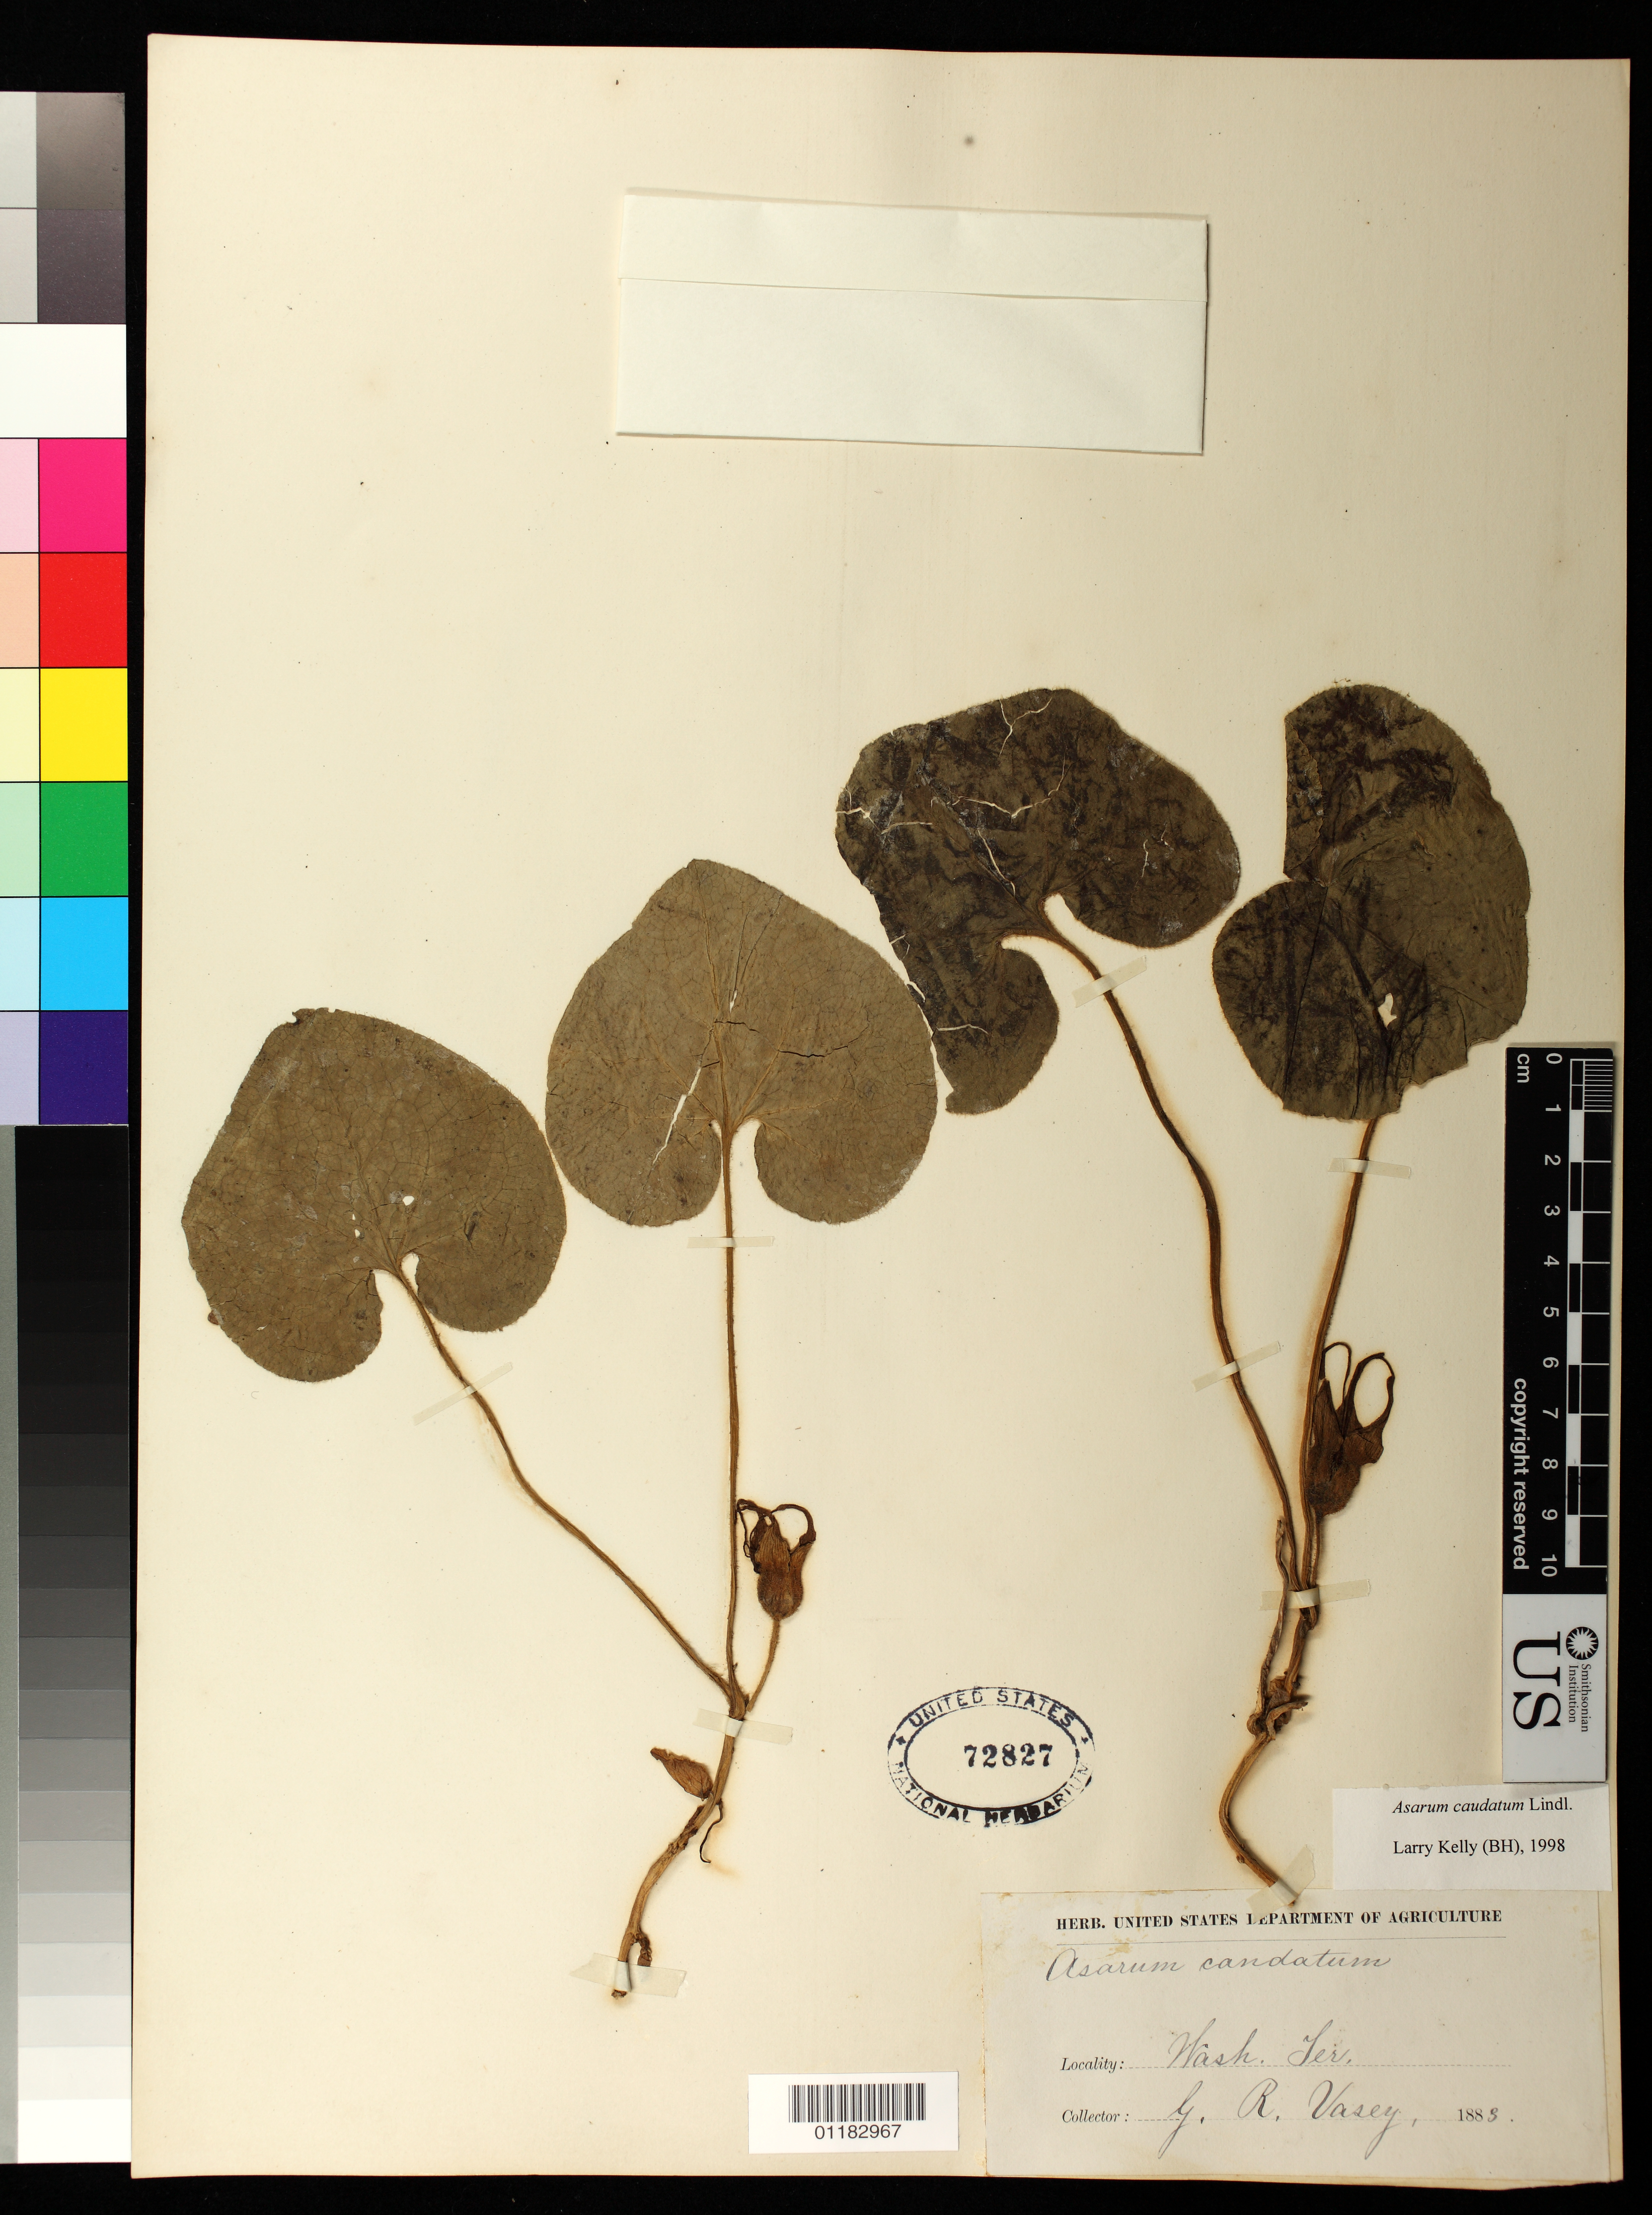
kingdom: Plantae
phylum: Tracheophyta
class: Magnoliopsida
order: Piperales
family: Aristolochiaceae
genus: Asarum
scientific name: Asarum canadense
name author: L.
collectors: G. R. Vasey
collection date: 1885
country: United States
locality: Washington Territory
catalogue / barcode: US 72827